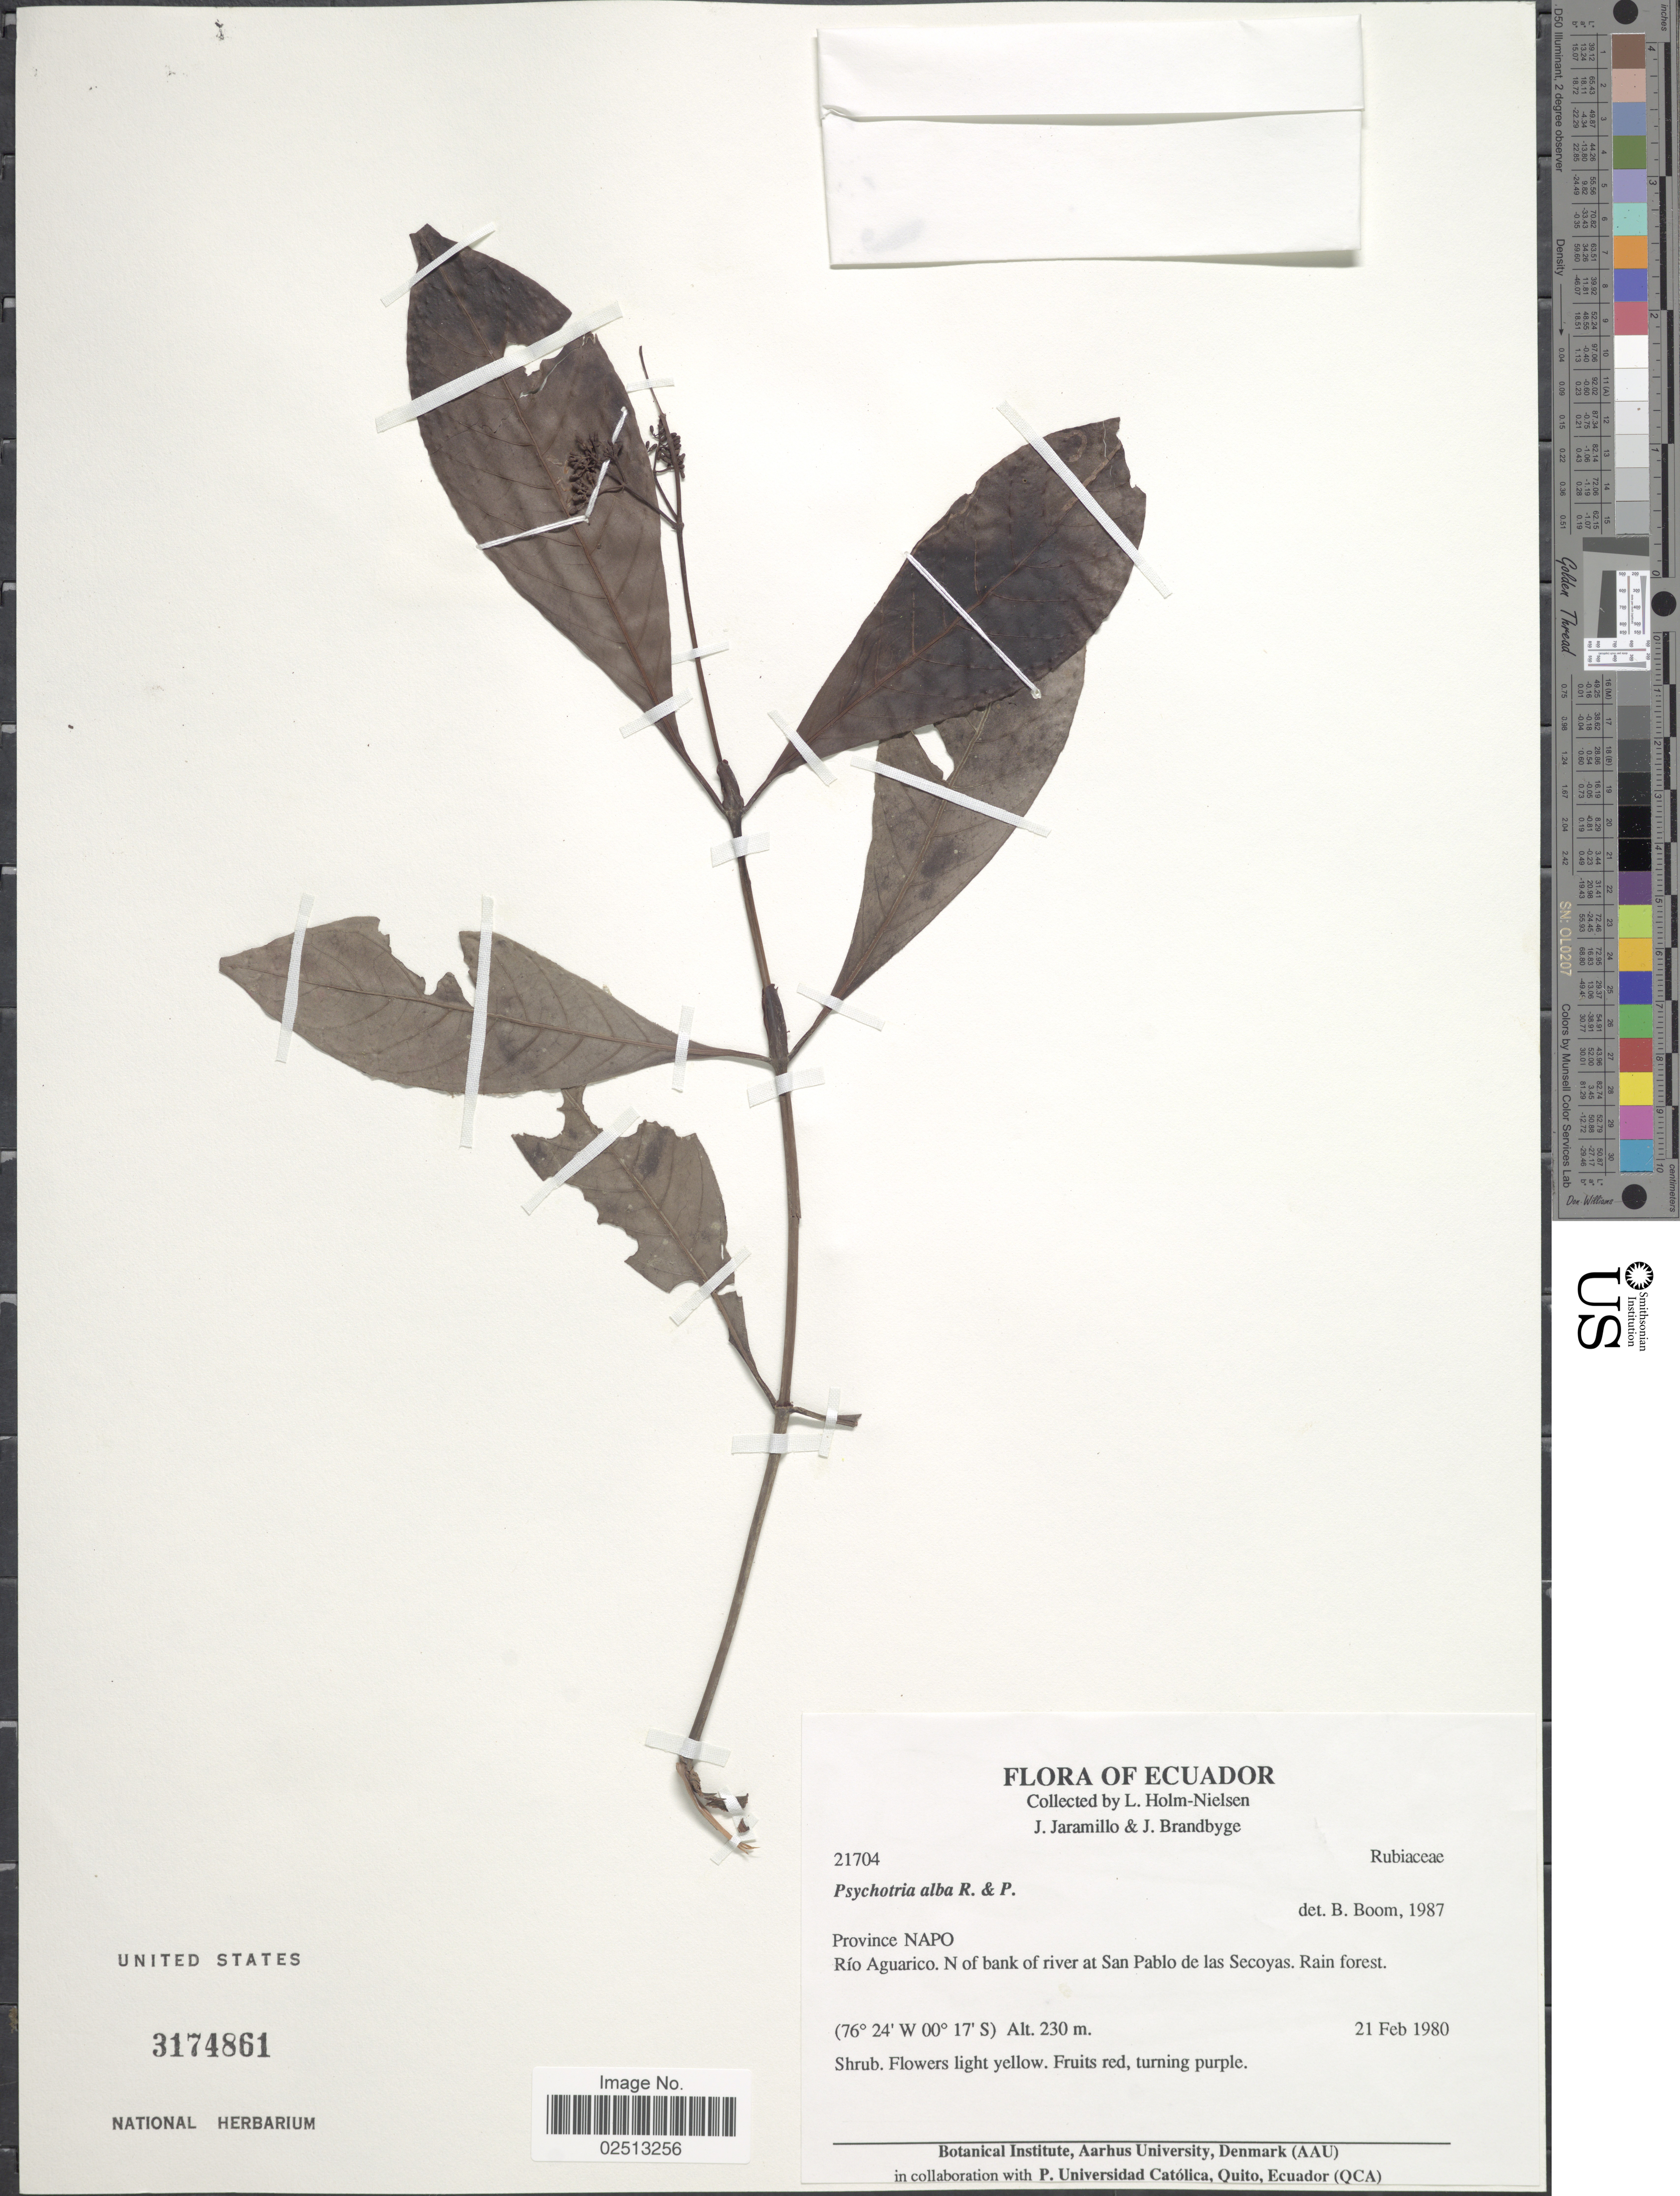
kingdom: Plantae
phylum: Tracheophyta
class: Magnoliopsida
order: Gentianales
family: Rubiaceae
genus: Psychotria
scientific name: Psychotria alba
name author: Ruiz & Pav.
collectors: L. Holm-Nielsen, J. Jaramillo & J. Brandbyge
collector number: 21704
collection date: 1980-02-21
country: Ecuador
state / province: Napo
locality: Province NAPO. Rio Aguarico. N of bank of river at San Pablo de las Secoyas.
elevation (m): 230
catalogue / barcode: US 3174861